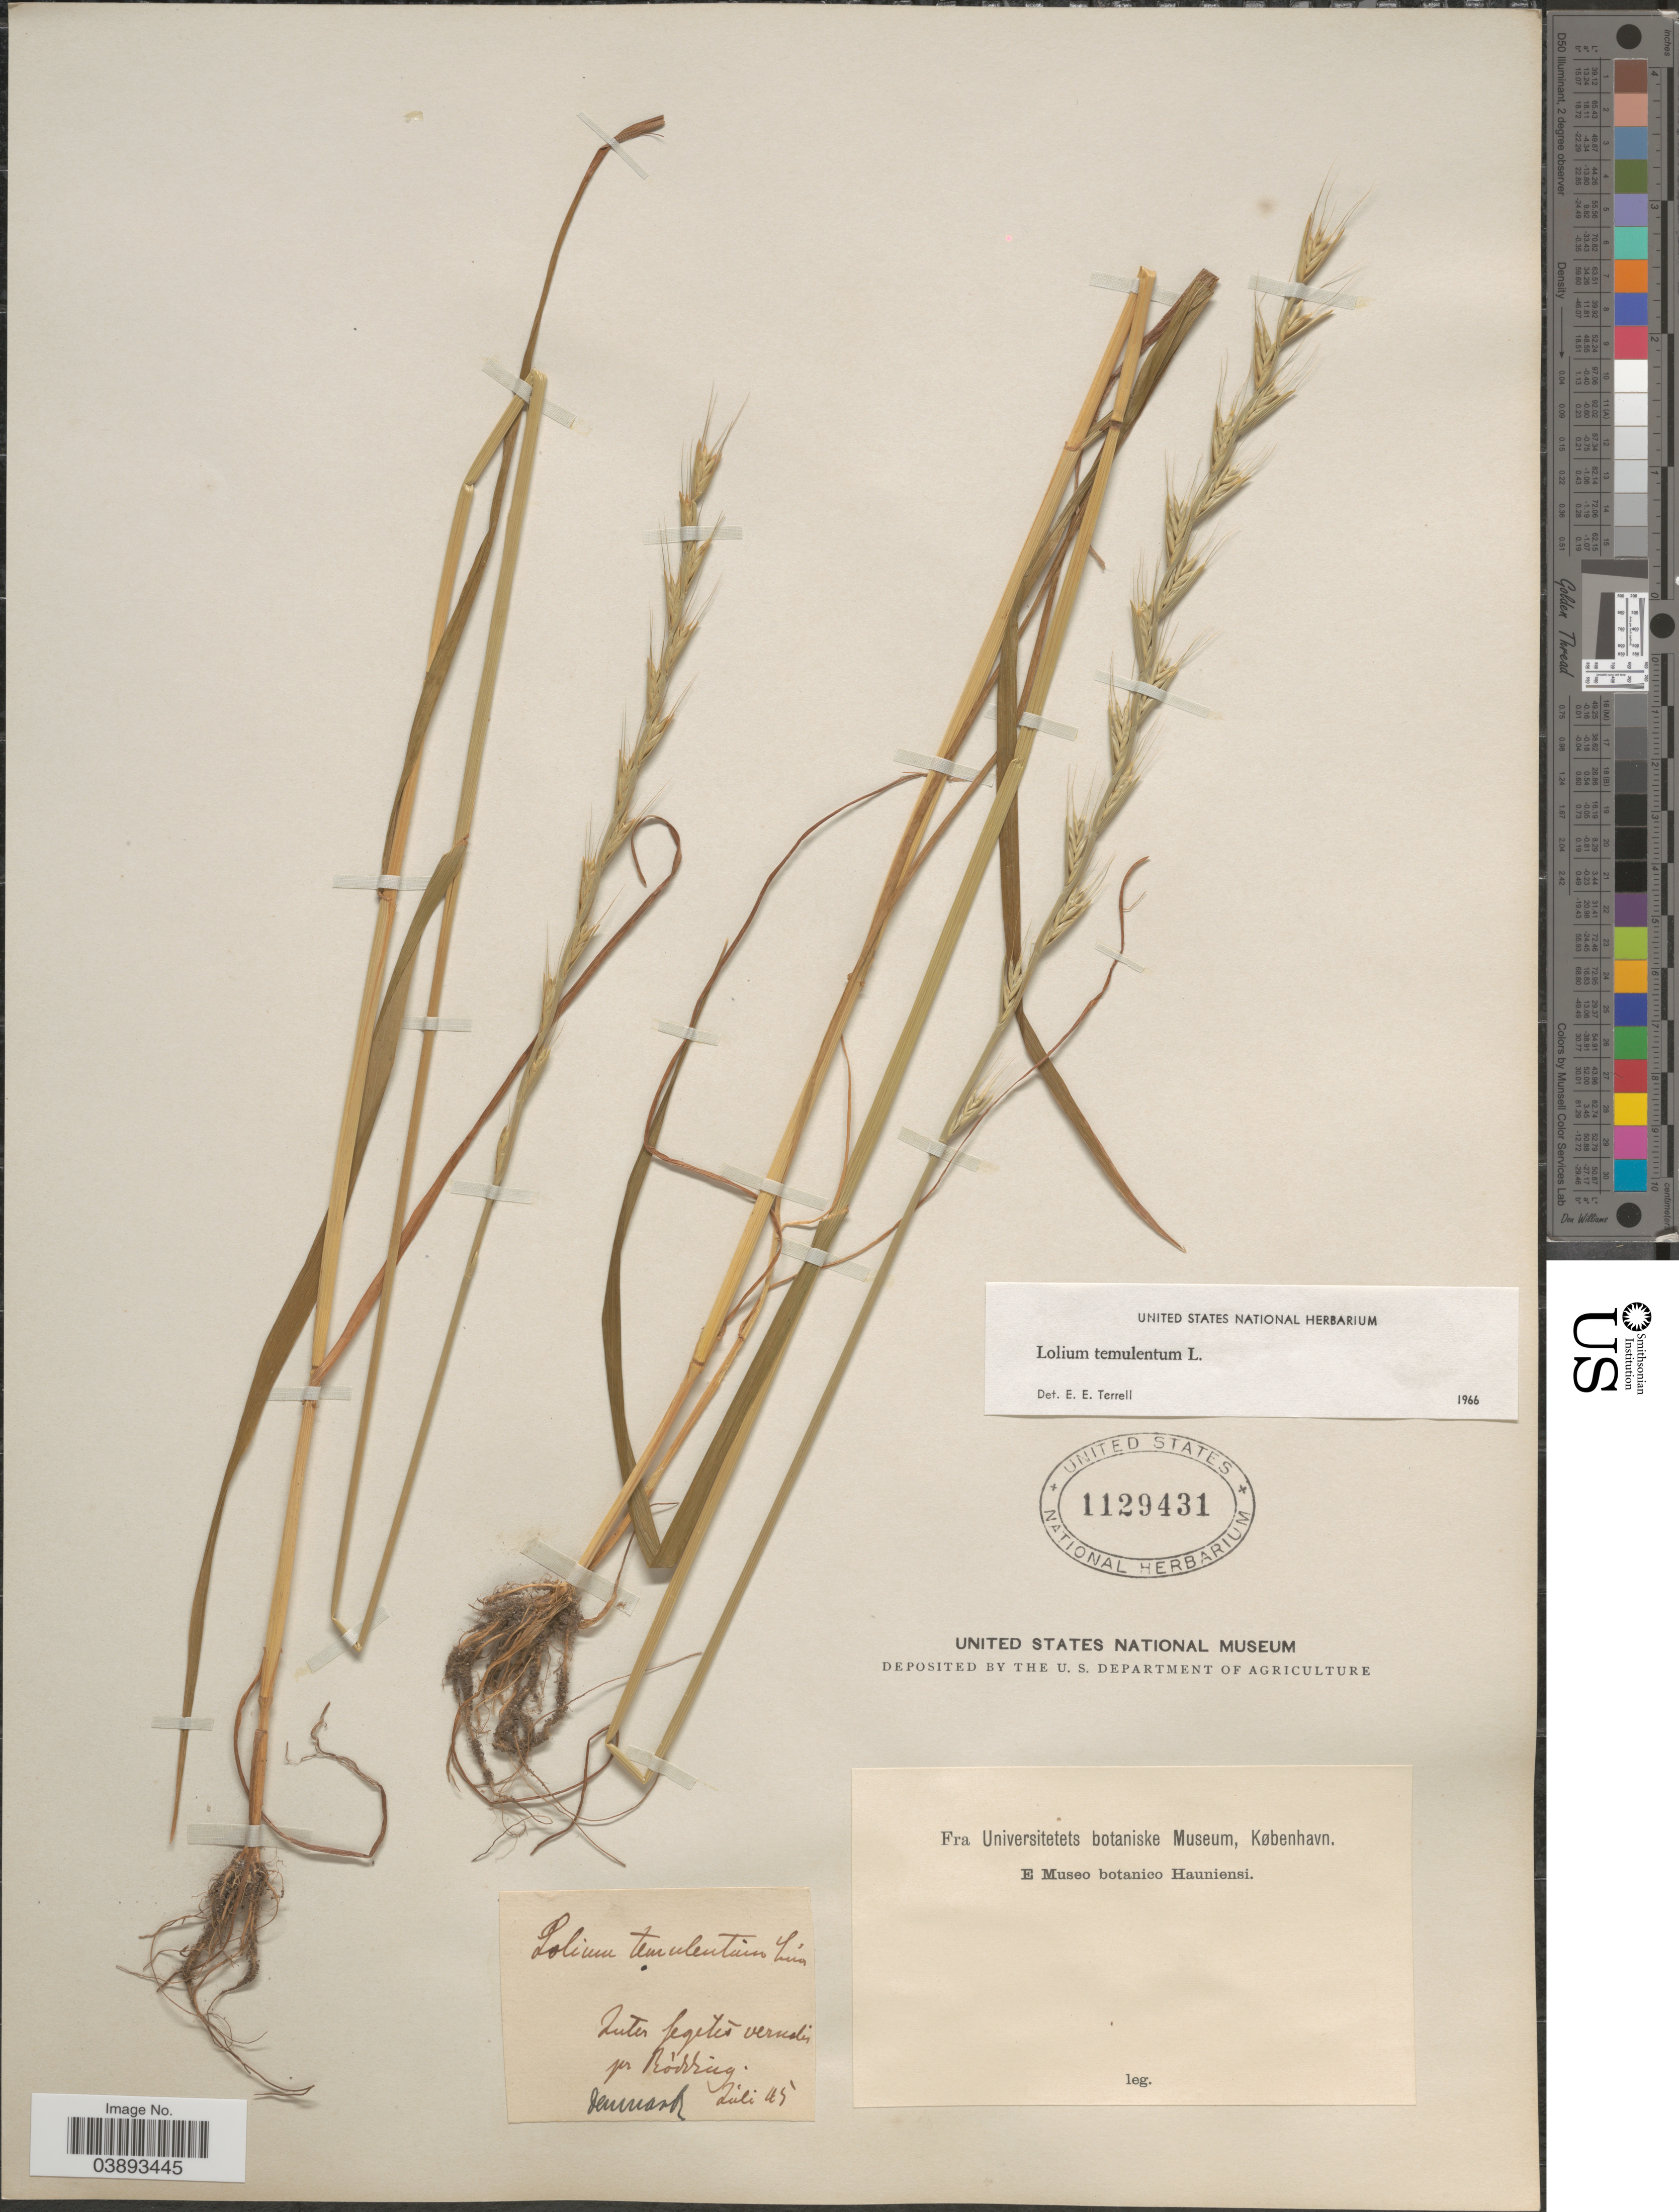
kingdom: Plantae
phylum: Tracheophyta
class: Liliopsida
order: Poales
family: Poaceae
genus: Lolium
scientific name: Lolium temulentum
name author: L.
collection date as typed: Transcribed d/m/y: /7/45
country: Denmark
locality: Inter fegetis verudis pr Ròdding.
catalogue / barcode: US 1129431